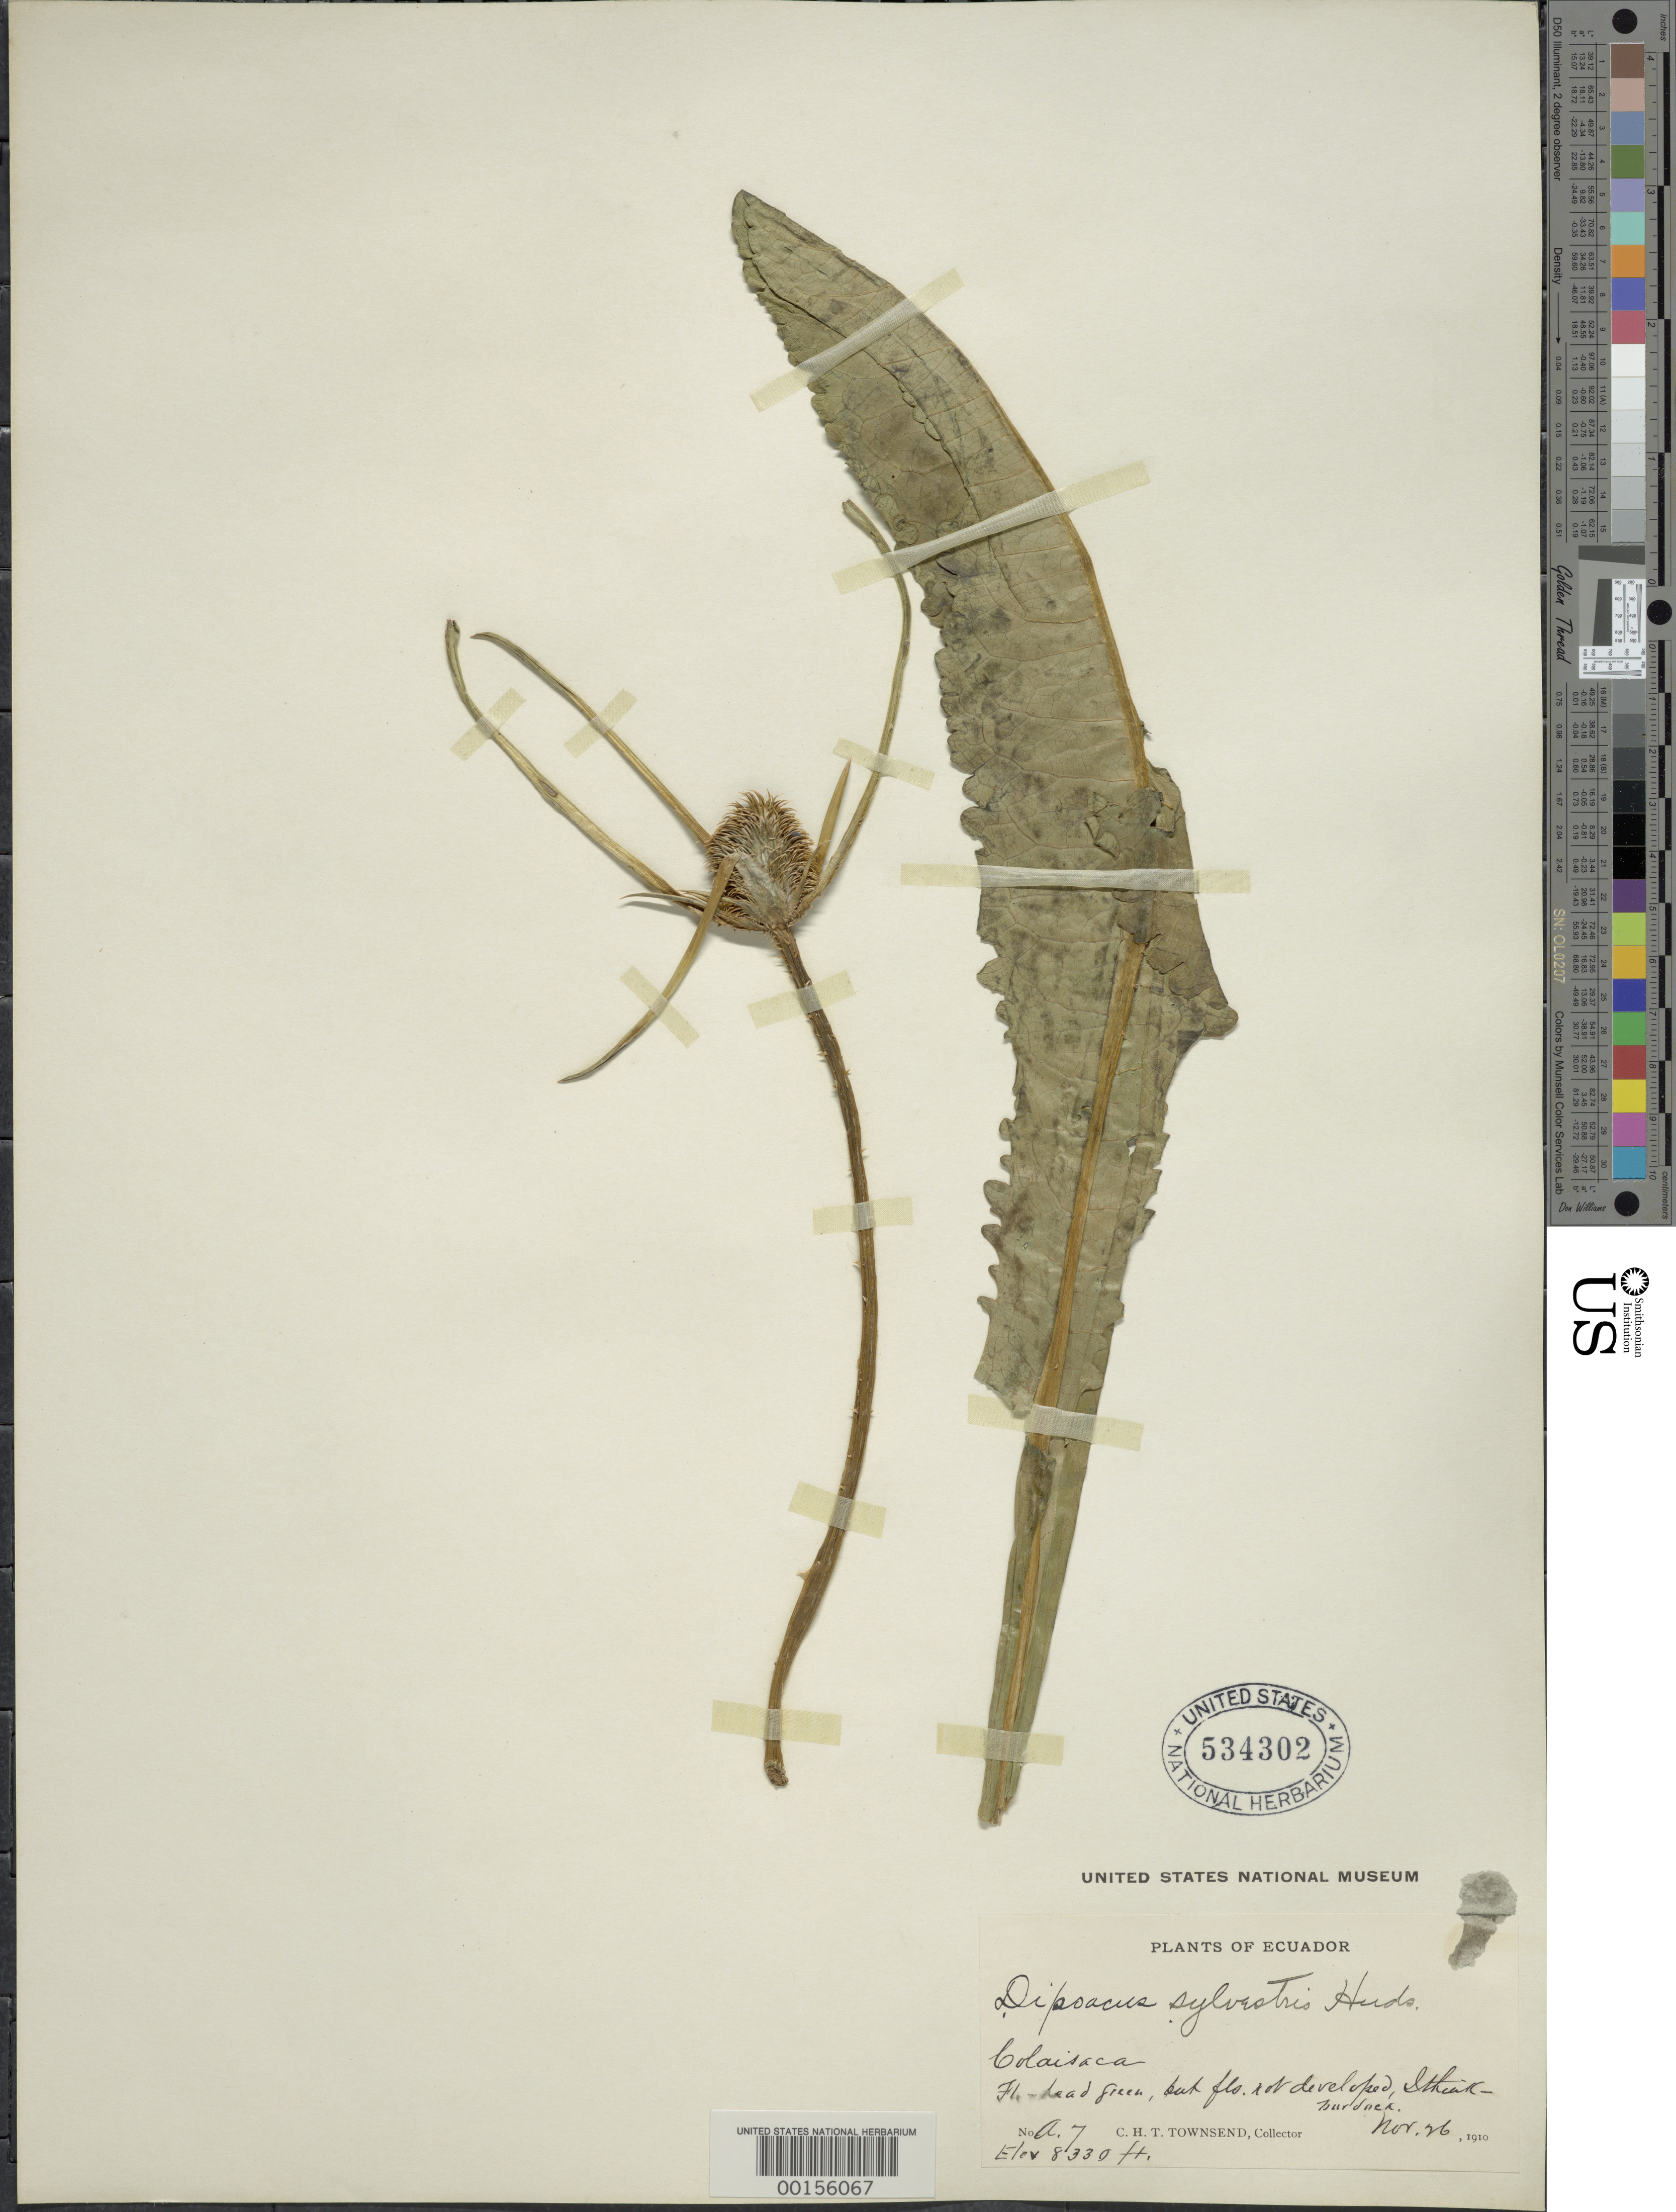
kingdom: Plantae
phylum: Tracheophyta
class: Magnoliopsida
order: Dipsacales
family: Caprifoliaceae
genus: Dipsacus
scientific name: Dipsacus sylvestris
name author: Huds.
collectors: C. H. T. Townsend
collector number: A7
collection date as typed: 26 Nov 1910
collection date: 1910-11-26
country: Ecuador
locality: Colaisaca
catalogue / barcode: US 534302